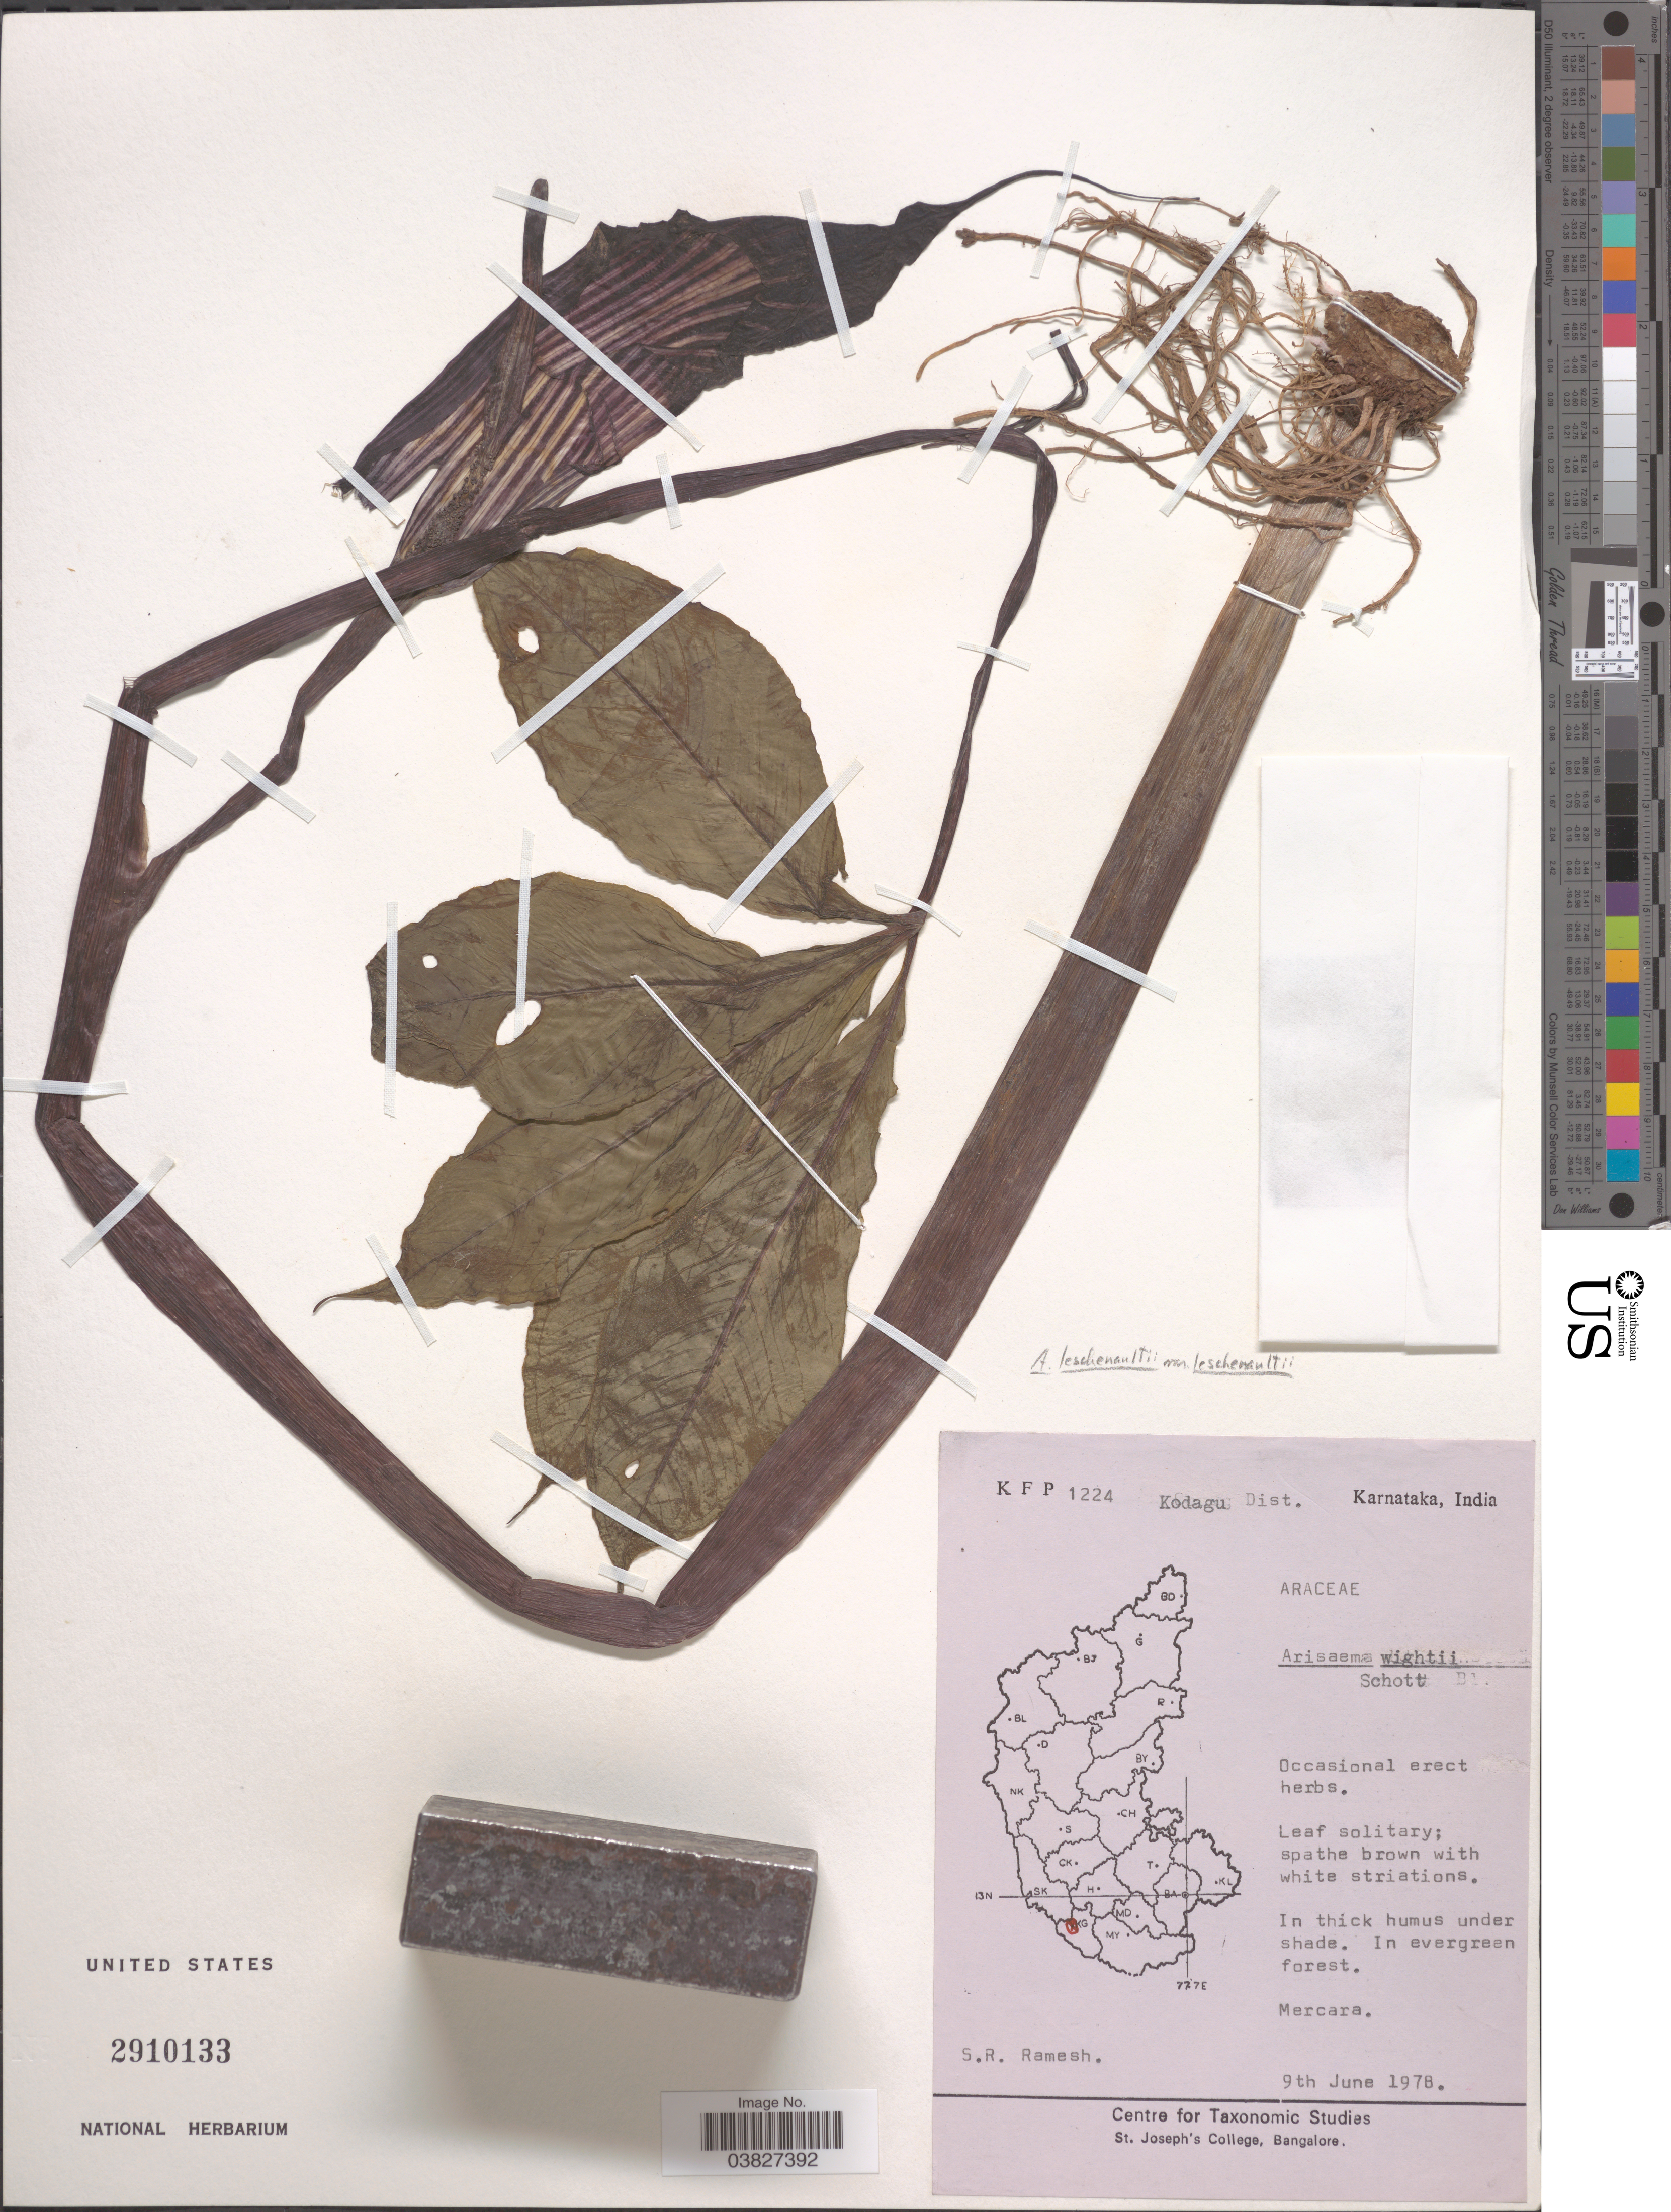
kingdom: Plantae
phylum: Tracheophyta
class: Liliopsida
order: Alismatales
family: Araceae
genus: Arisaema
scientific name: Arisaema leschenaultii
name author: Blume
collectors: S. R. Ramesh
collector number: KFP1224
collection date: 1978-06-09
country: India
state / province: Karnataka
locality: Kodagu Dist. Mercara.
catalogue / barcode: US 2910133